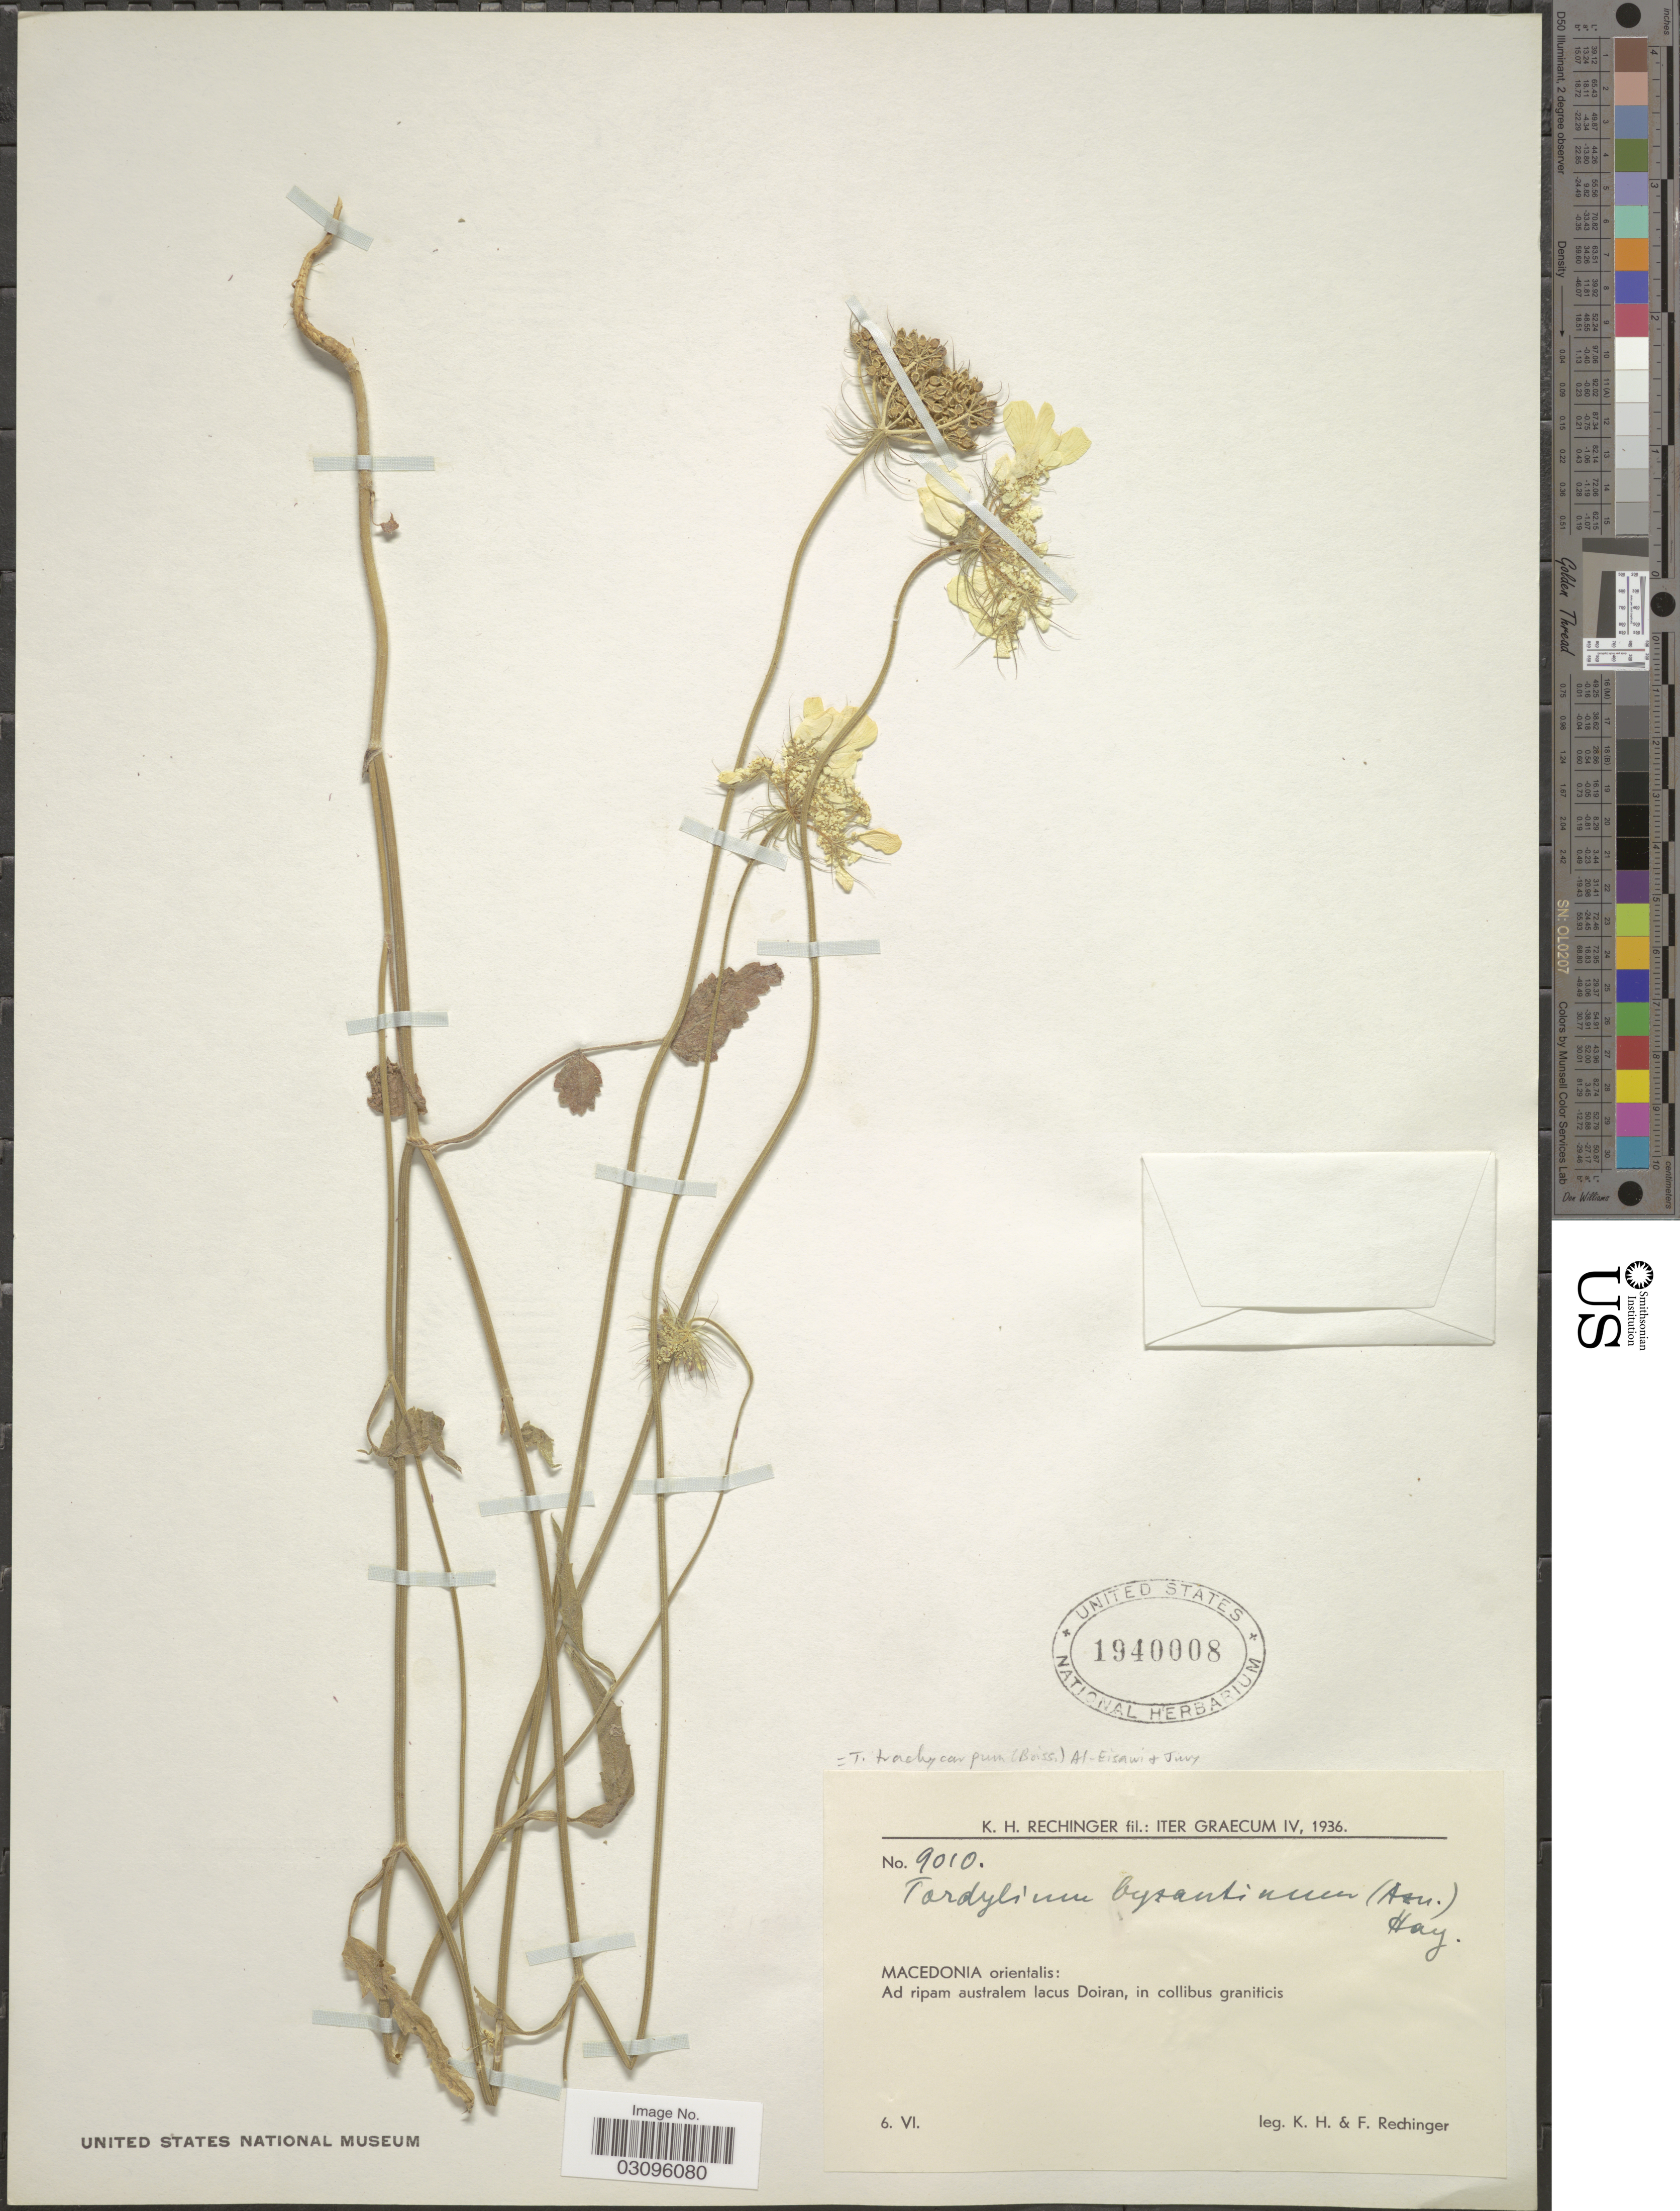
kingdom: Plantae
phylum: Tracheophyta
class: Magnoliopsida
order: Apiales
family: Apiaceae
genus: Tordylium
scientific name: Tordylium trachycarpum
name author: (Boiss.) Al-Eisawi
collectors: K. H. Rechinger & F. Rechinger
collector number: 9010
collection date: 1936-06-06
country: Greece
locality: Macedonia orientalis: Ad ripam australem lacus Doiran, in collibus graniticis.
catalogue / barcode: US 1940008